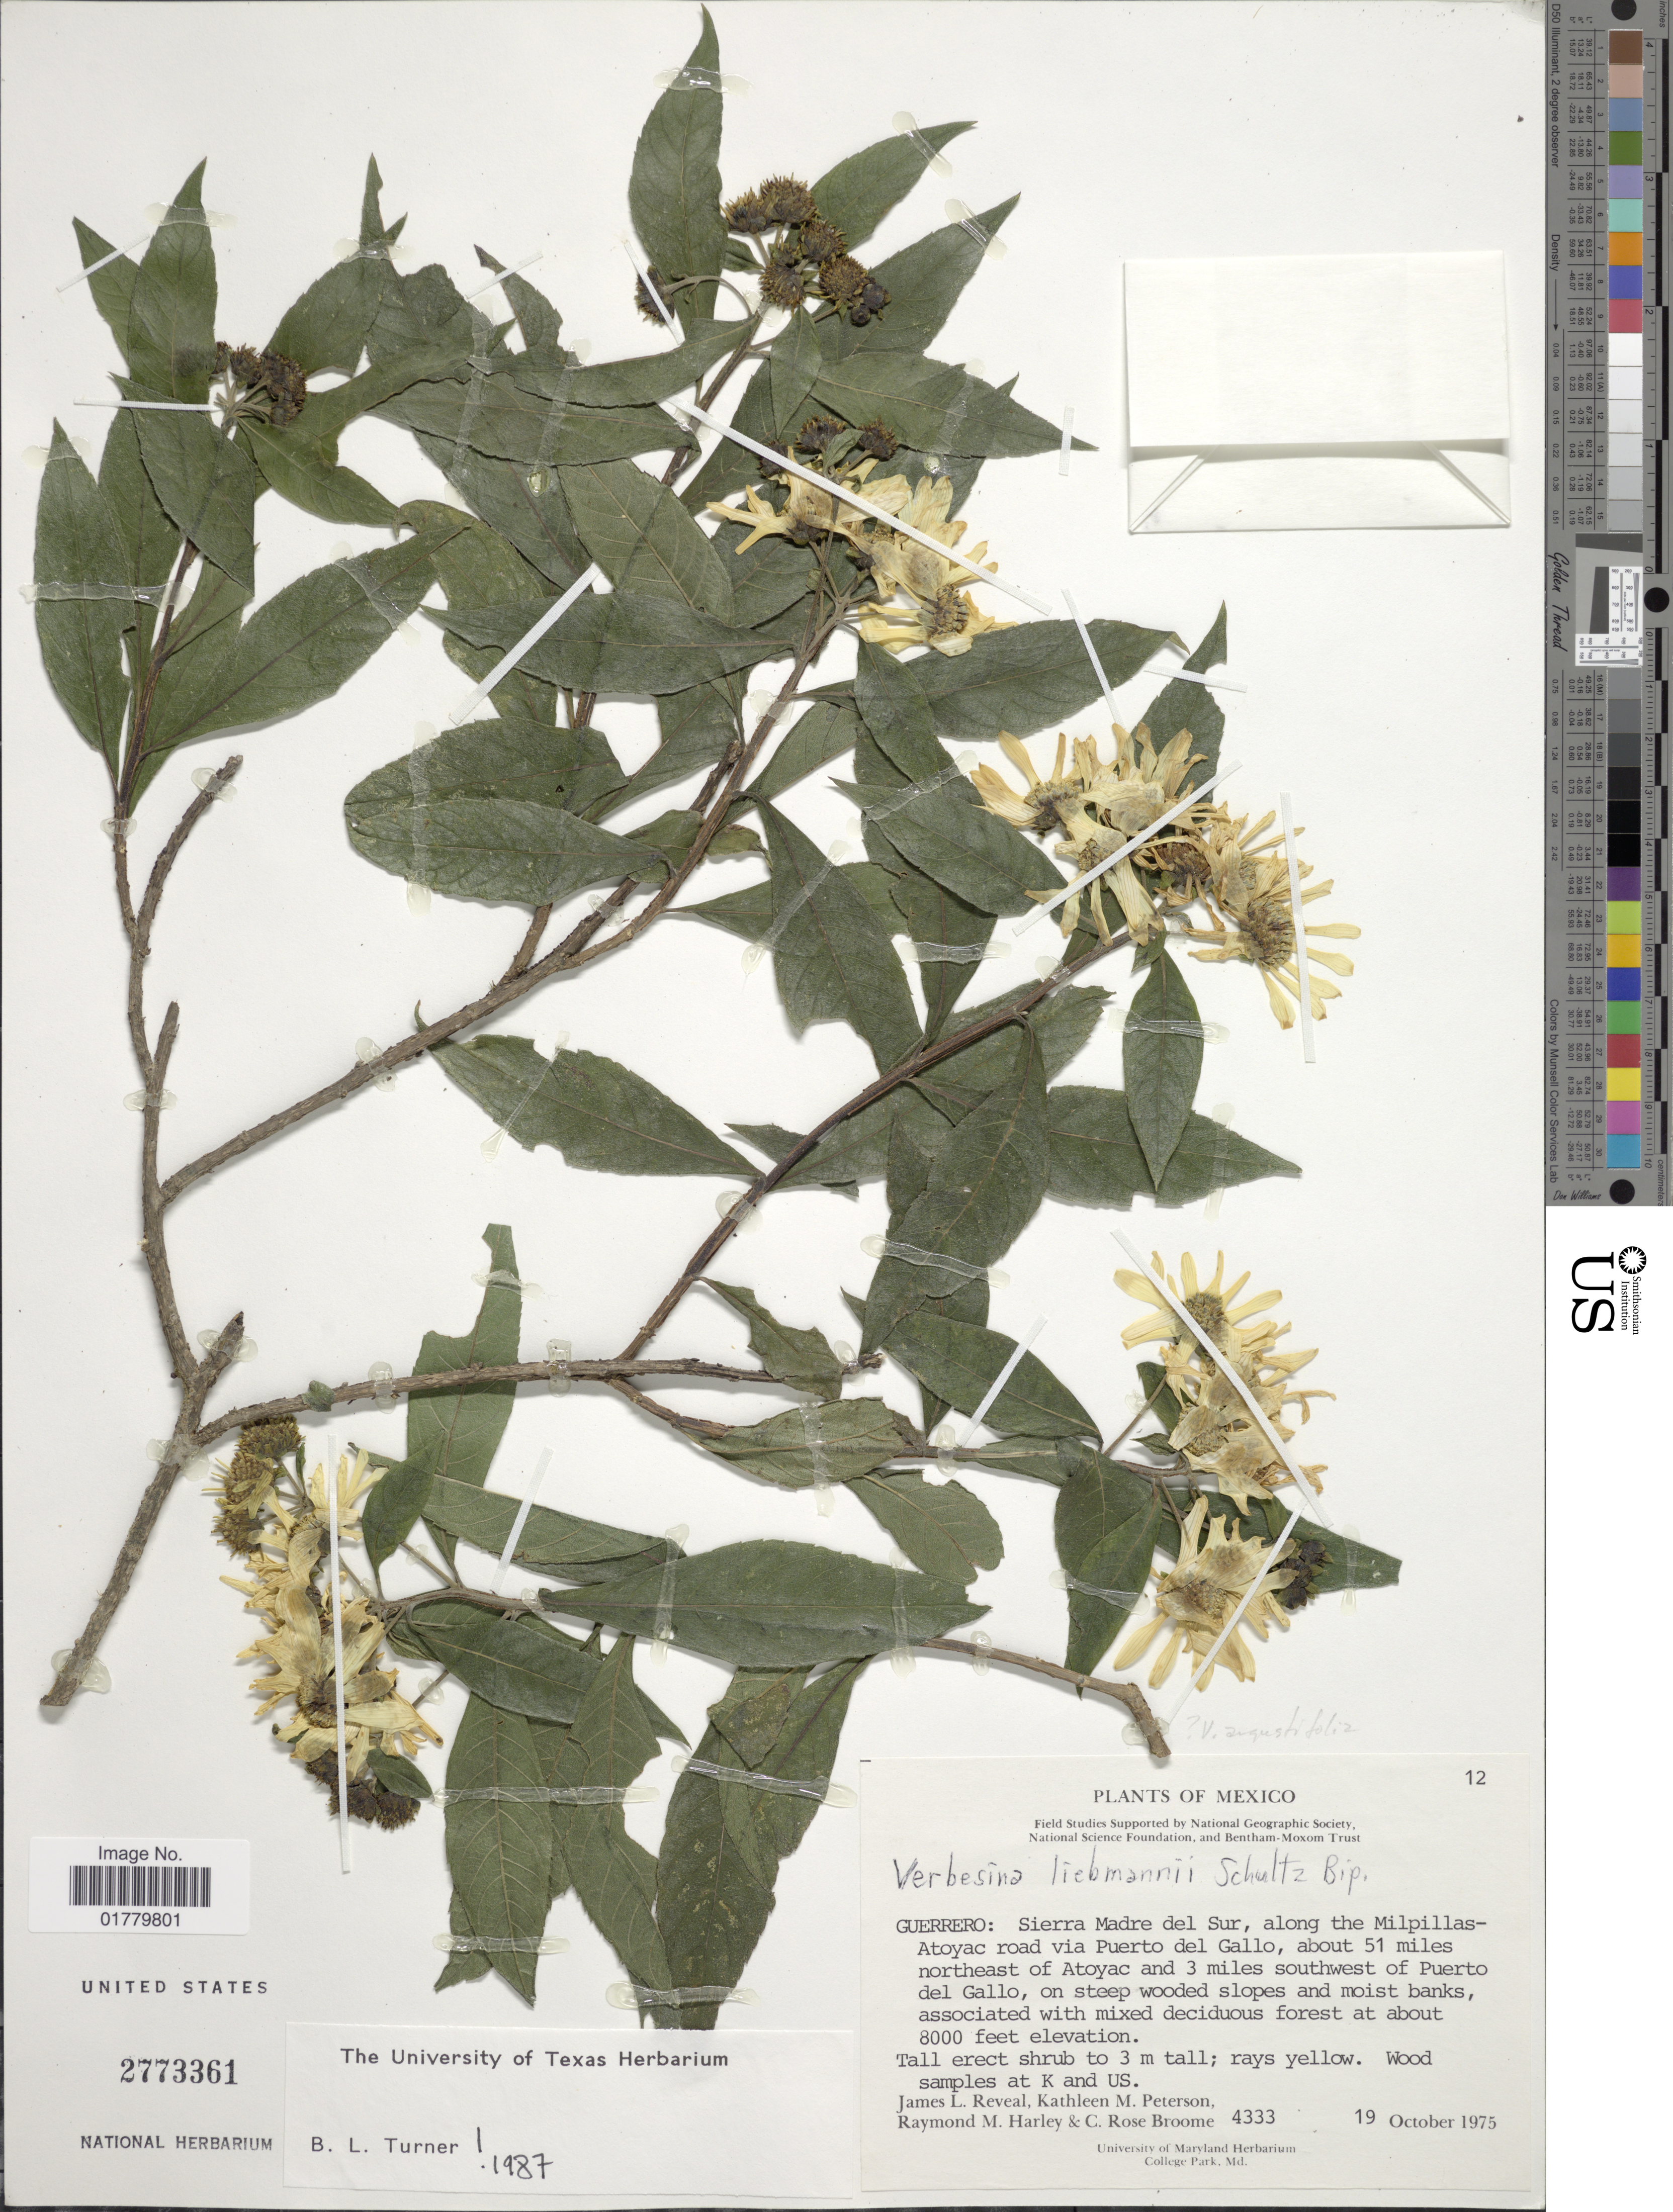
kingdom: Plantae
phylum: Tracheophyta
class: Magnoliopsida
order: Asterales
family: Asteraceae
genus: Verbesina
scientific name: Verbesina liebmannii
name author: Sch. Bip. ex Klatt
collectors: J. L. Reveal, K. Peterson, R. M. Harley & C. R. Broome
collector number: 4333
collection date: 1975-10-19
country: Mexico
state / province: Guerrero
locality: Guerrero: Sierra Madre del Sur, along the Milpillas-Atoyac road via Puerto del Gallo, about 51 miles northeast of Atoyac and 3 miles southwest of Puerto del Gallo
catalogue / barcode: US 2773361